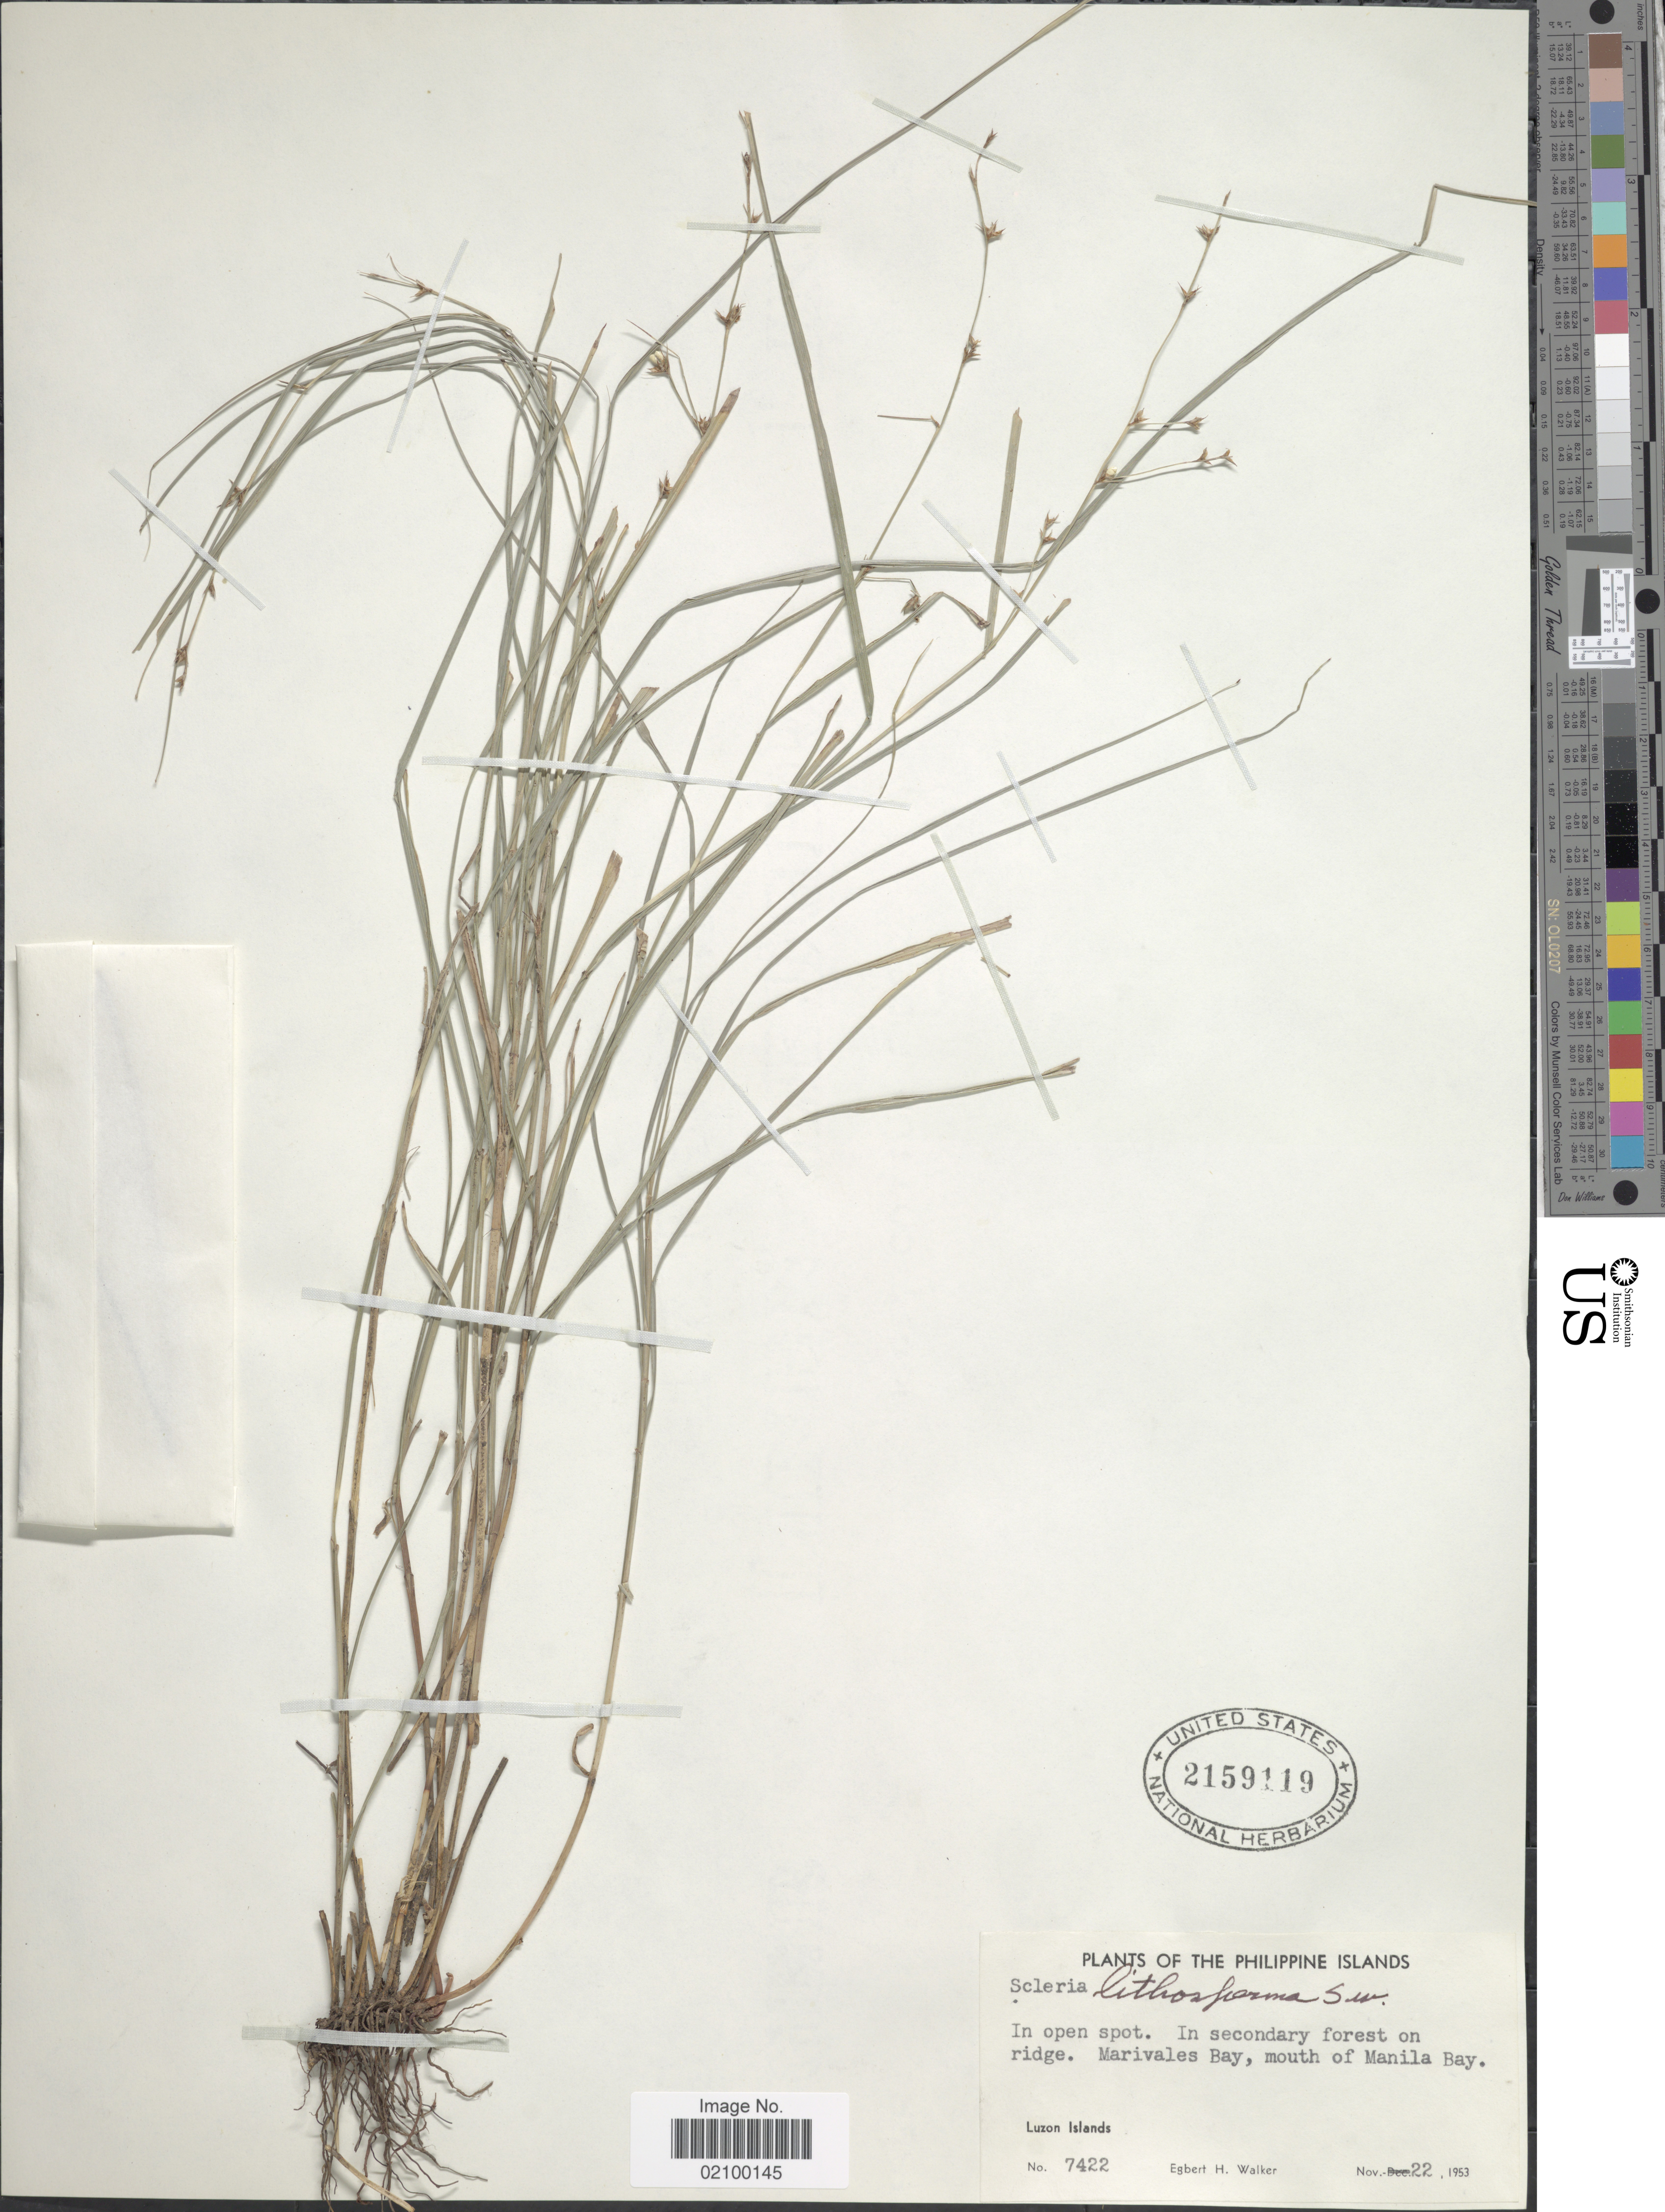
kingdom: Plantae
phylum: Tracheophyta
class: Liliopsida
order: Poales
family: Cyperaceae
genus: Scleria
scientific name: Scleria lithosperma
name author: (L.) Sw.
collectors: E. H. Walker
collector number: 7422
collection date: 1953-11-22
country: Philippines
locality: Marivales Bay, mouth of Manila Bay, Luzon Islands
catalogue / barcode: US 2159119